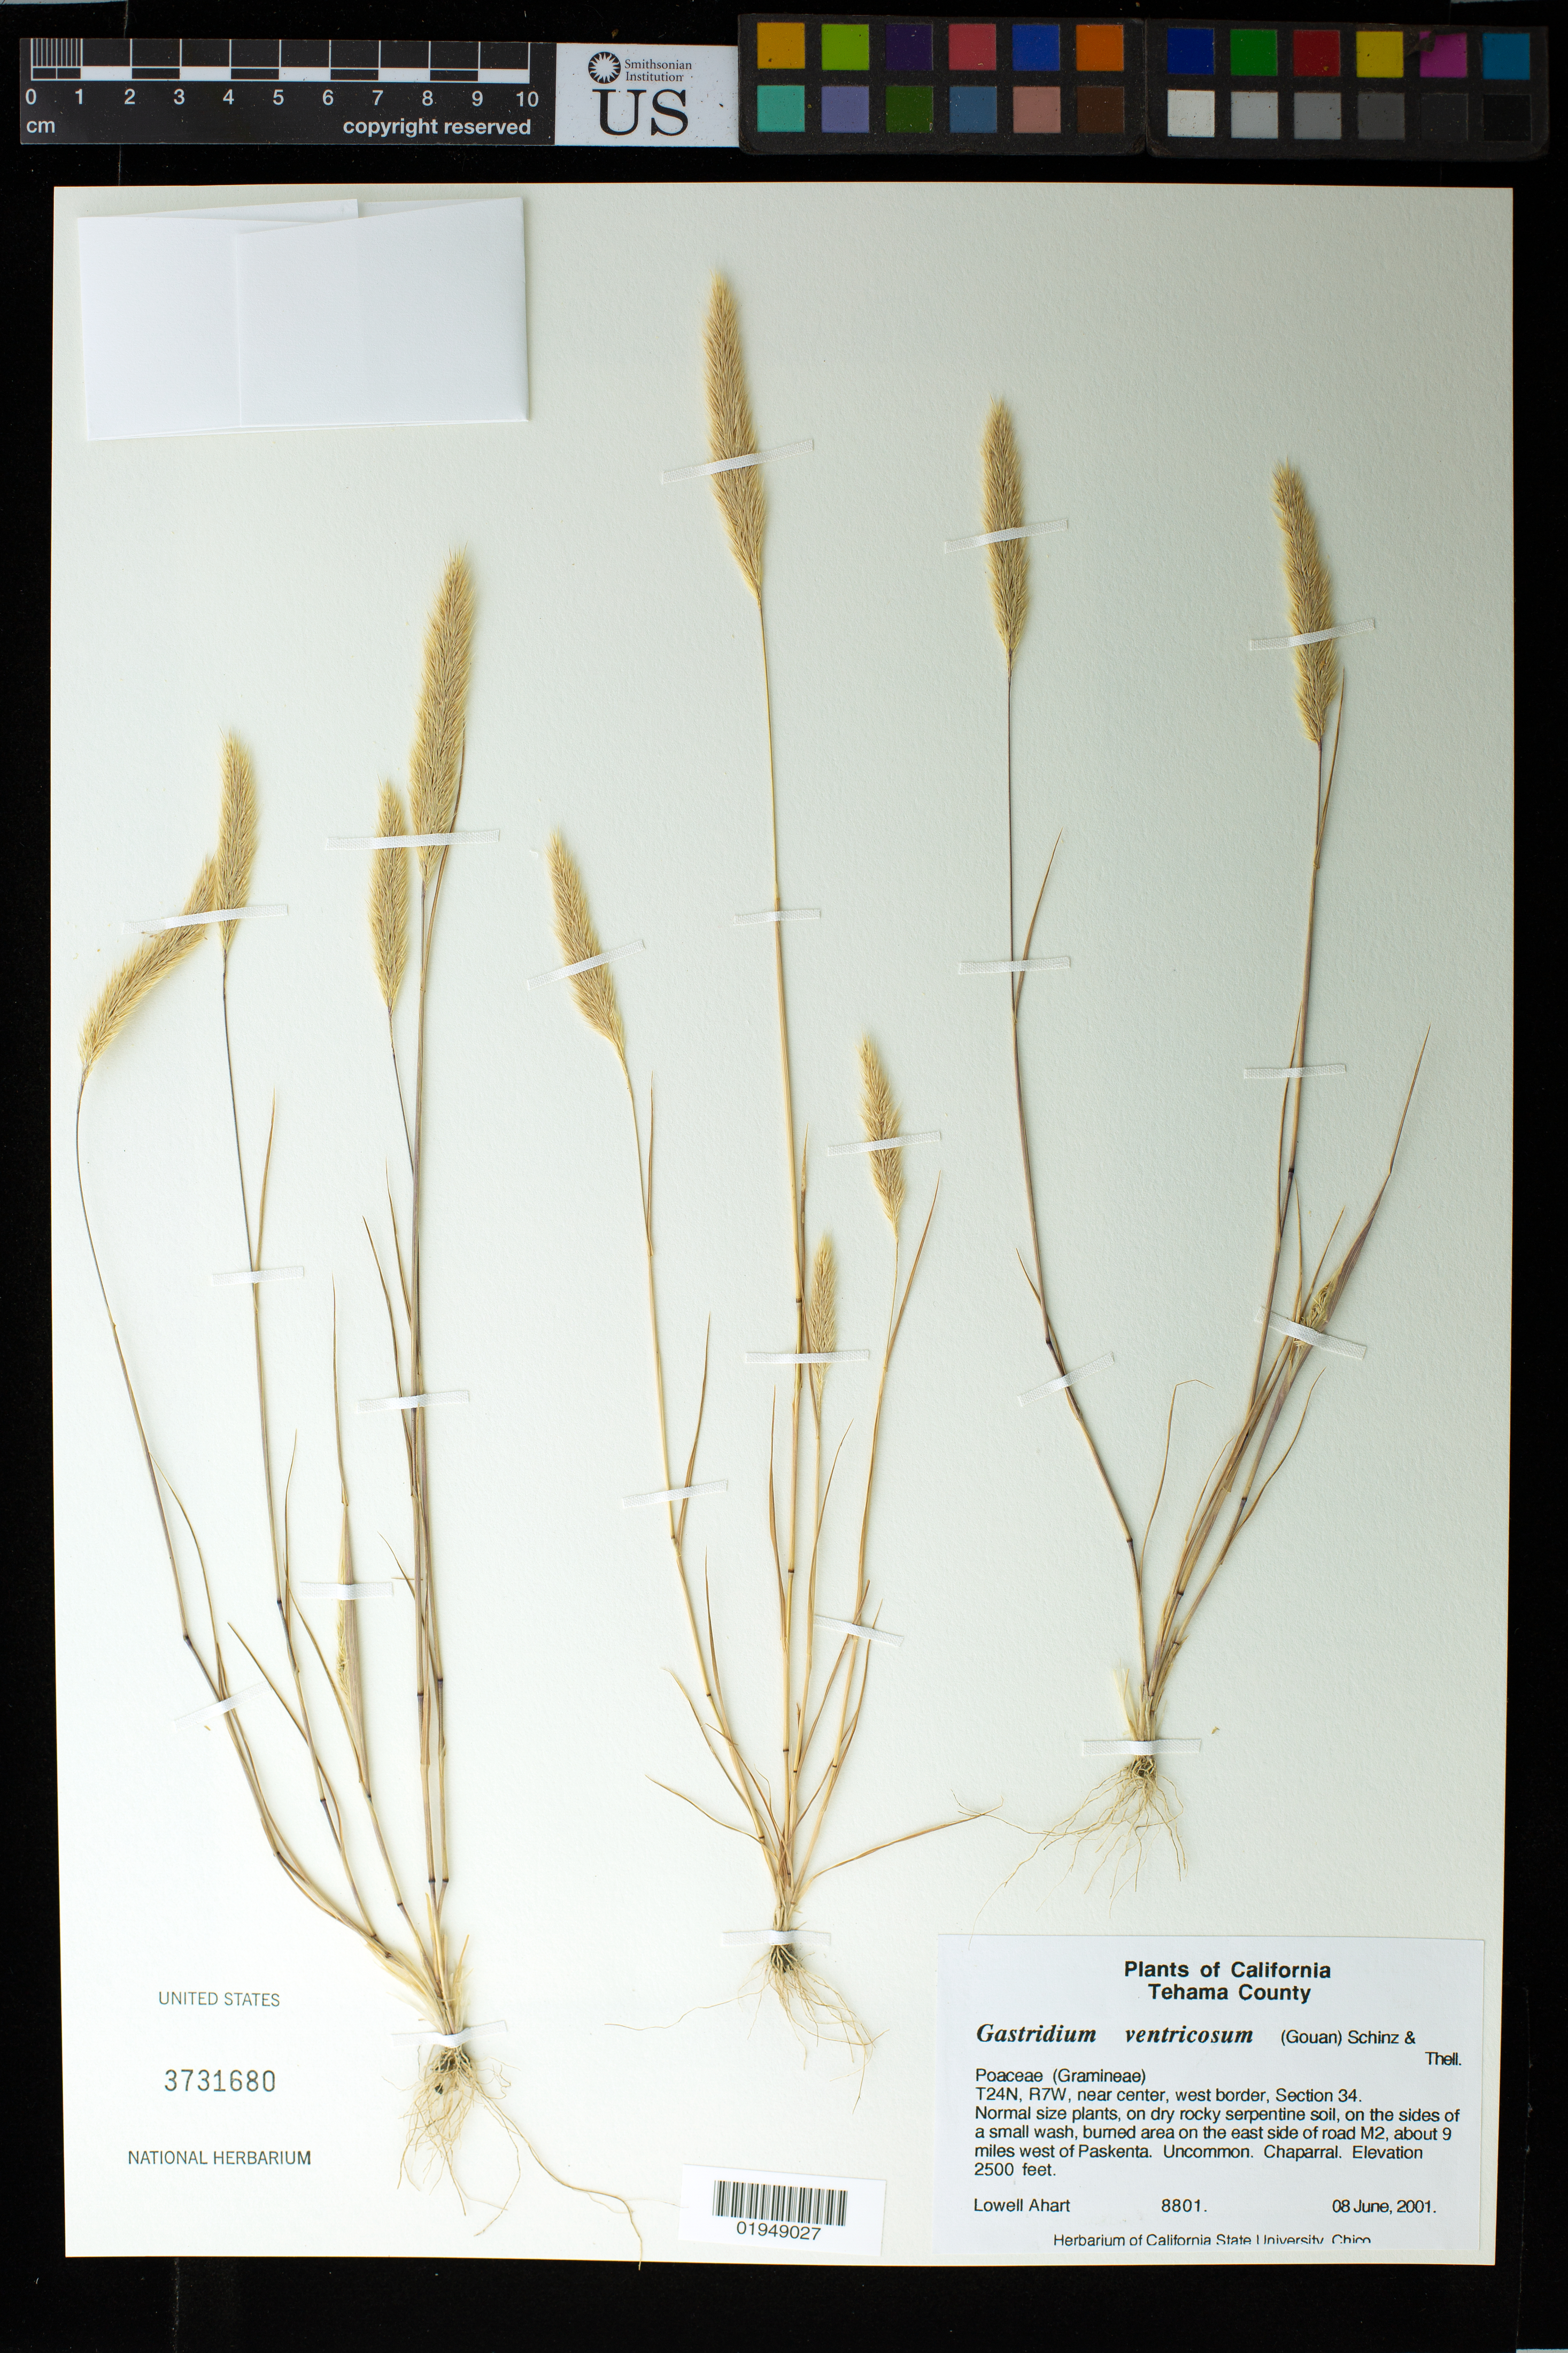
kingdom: Plantae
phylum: Tracheophyta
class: Liliopsida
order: Poales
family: Poaceae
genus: Gastridium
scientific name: Gastridium ventricosum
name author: (Gouan) Schinz & Thell.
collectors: L. Ahart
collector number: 8801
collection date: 2001-06-08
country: United States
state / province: California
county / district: Tehama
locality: On the sides of a small wash, burned area on the west side of road M2, about 9 miles west of Paskenta. T24N, R7W, near center, west border, Section 34.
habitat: chaparral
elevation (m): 762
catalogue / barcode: US 3731680